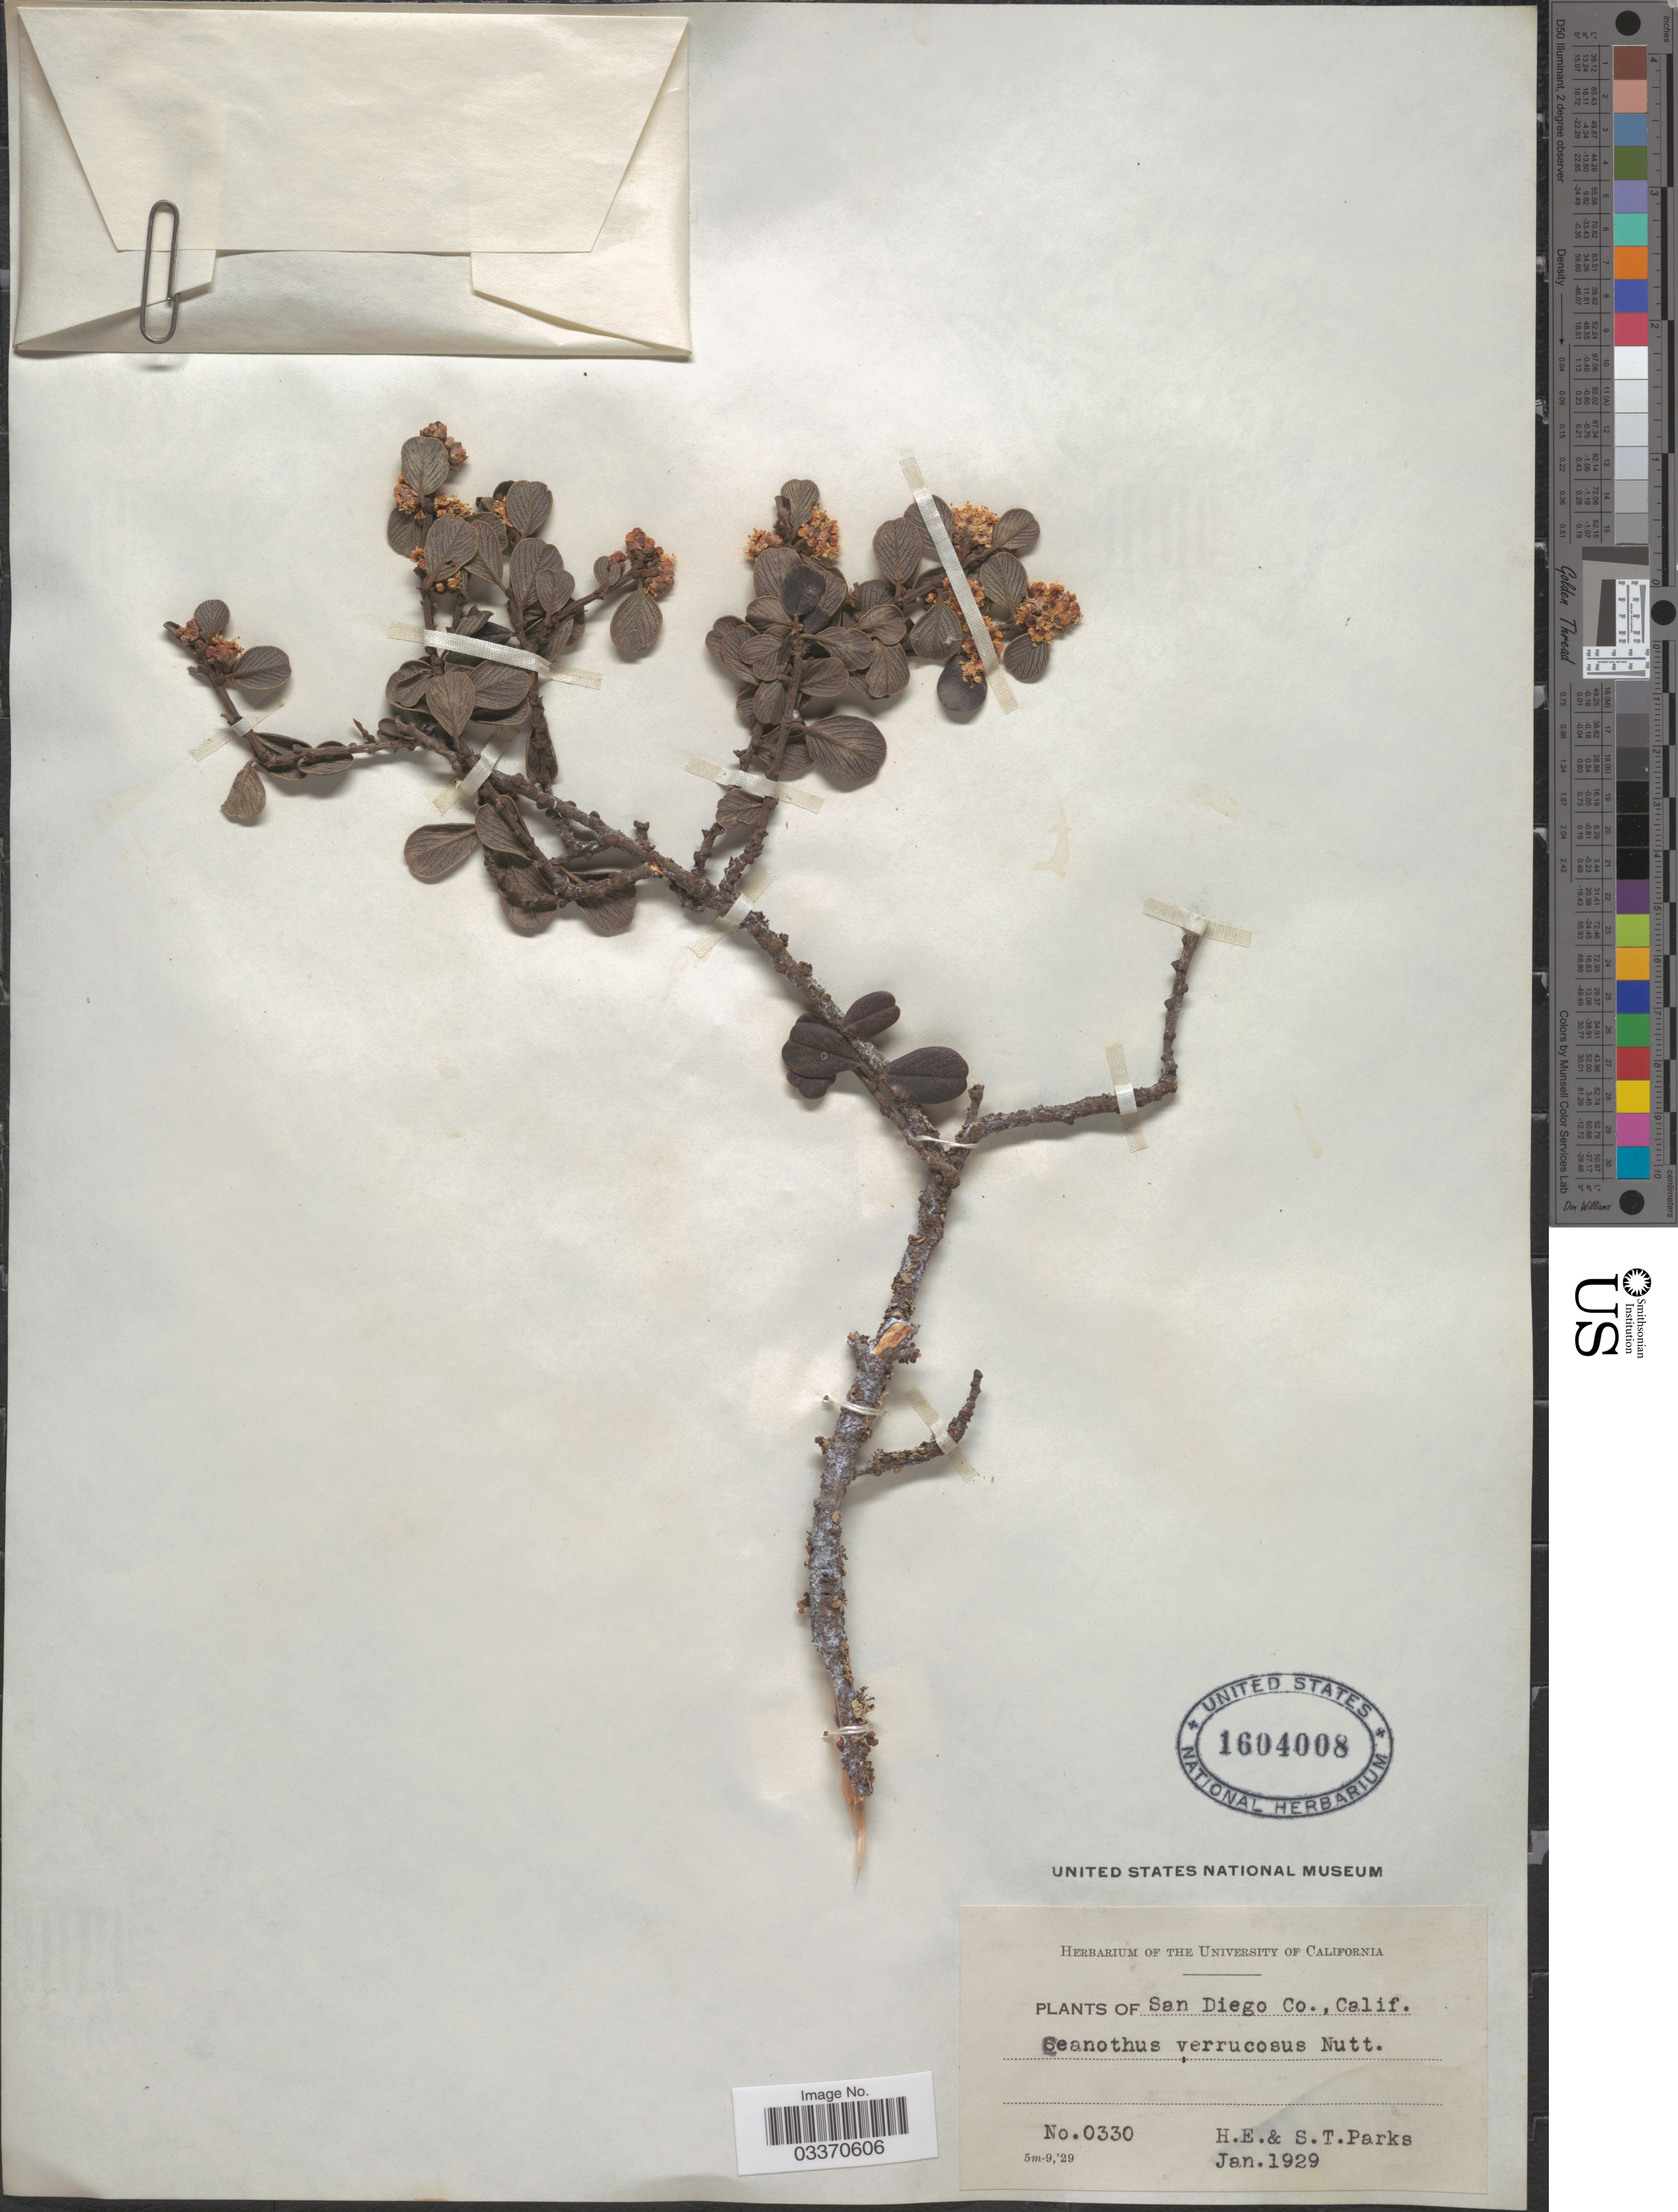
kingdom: Plantae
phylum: Tracheophyta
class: Magnoliopsida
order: Rosales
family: Rhamnaceae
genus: Ceanothus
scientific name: Ceanothus verrucosus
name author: Nutt.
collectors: H. E. Parks & S. Parks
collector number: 0330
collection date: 1929-01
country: United States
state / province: California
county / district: San Diego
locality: San Diego Co.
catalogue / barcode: US 1604008